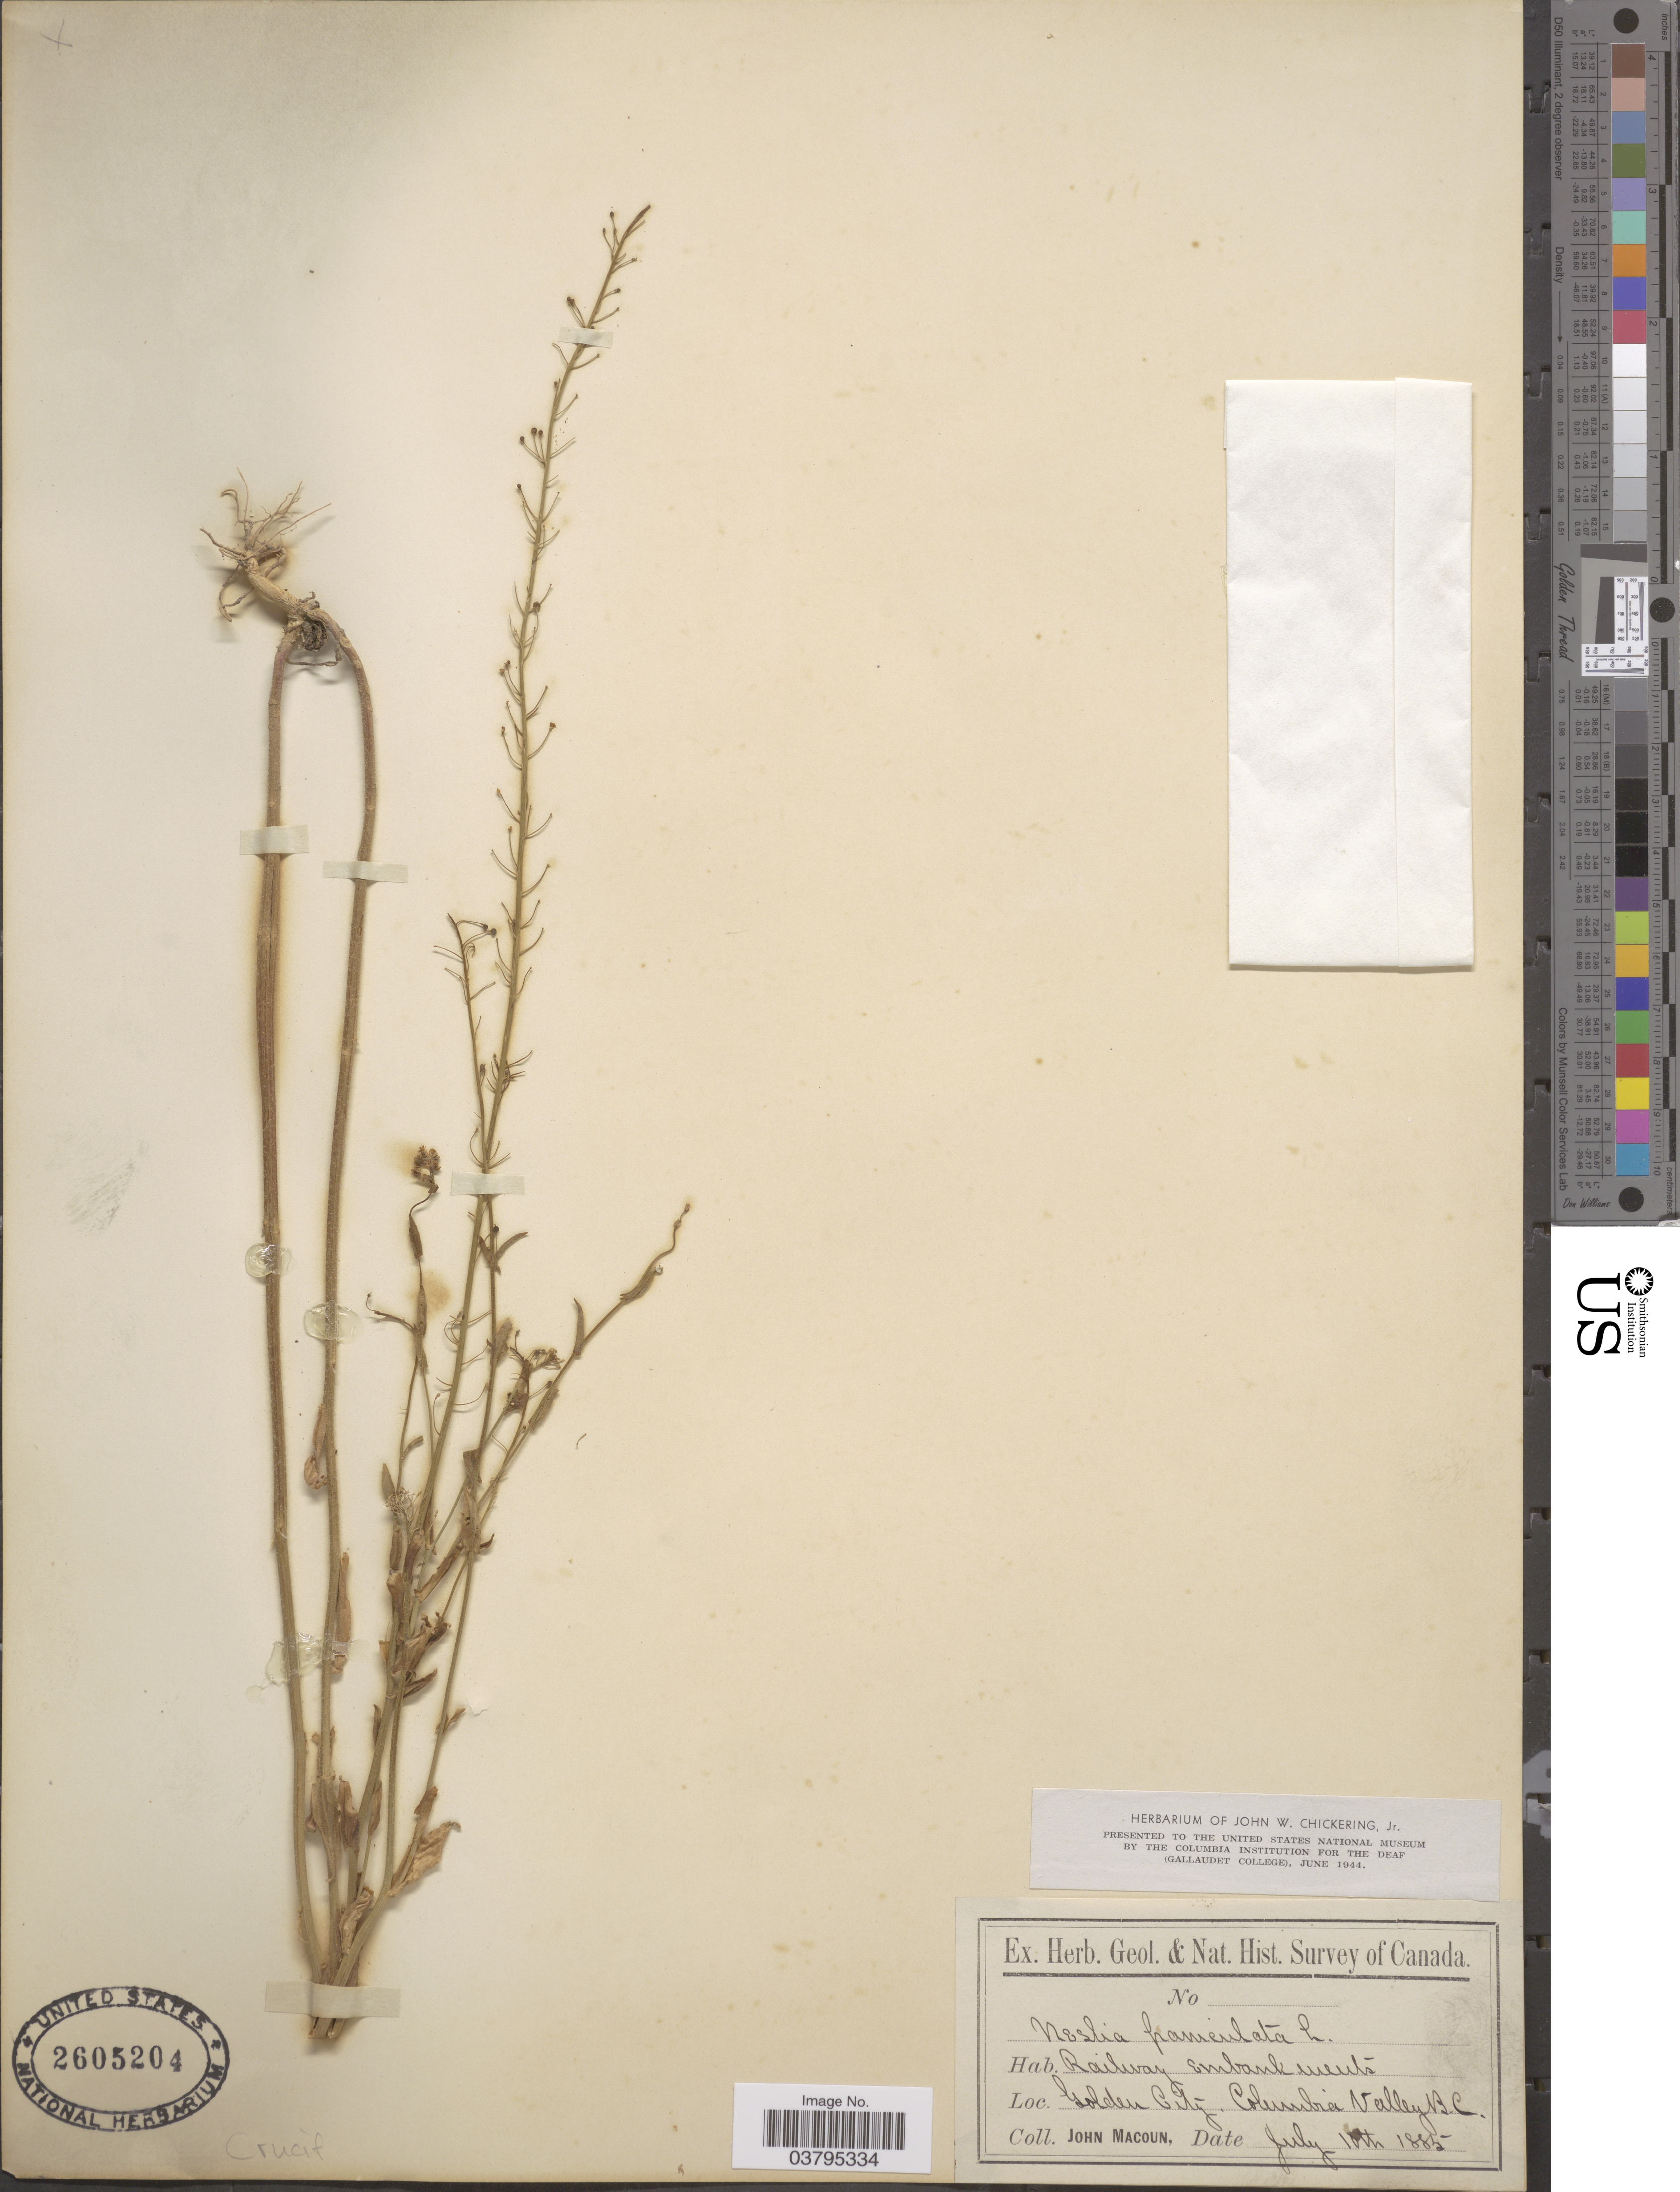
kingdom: Plantae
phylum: Tracheophyta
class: Magnoliopsida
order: Brassicales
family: Brassicaceae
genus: Neslia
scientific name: Neslia paniculata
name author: (L.) Desv.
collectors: J. Macoun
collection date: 1885-07-10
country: Canada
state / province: British Columbia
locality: Golden City. Columbia Valley.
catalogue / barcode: US 2605204